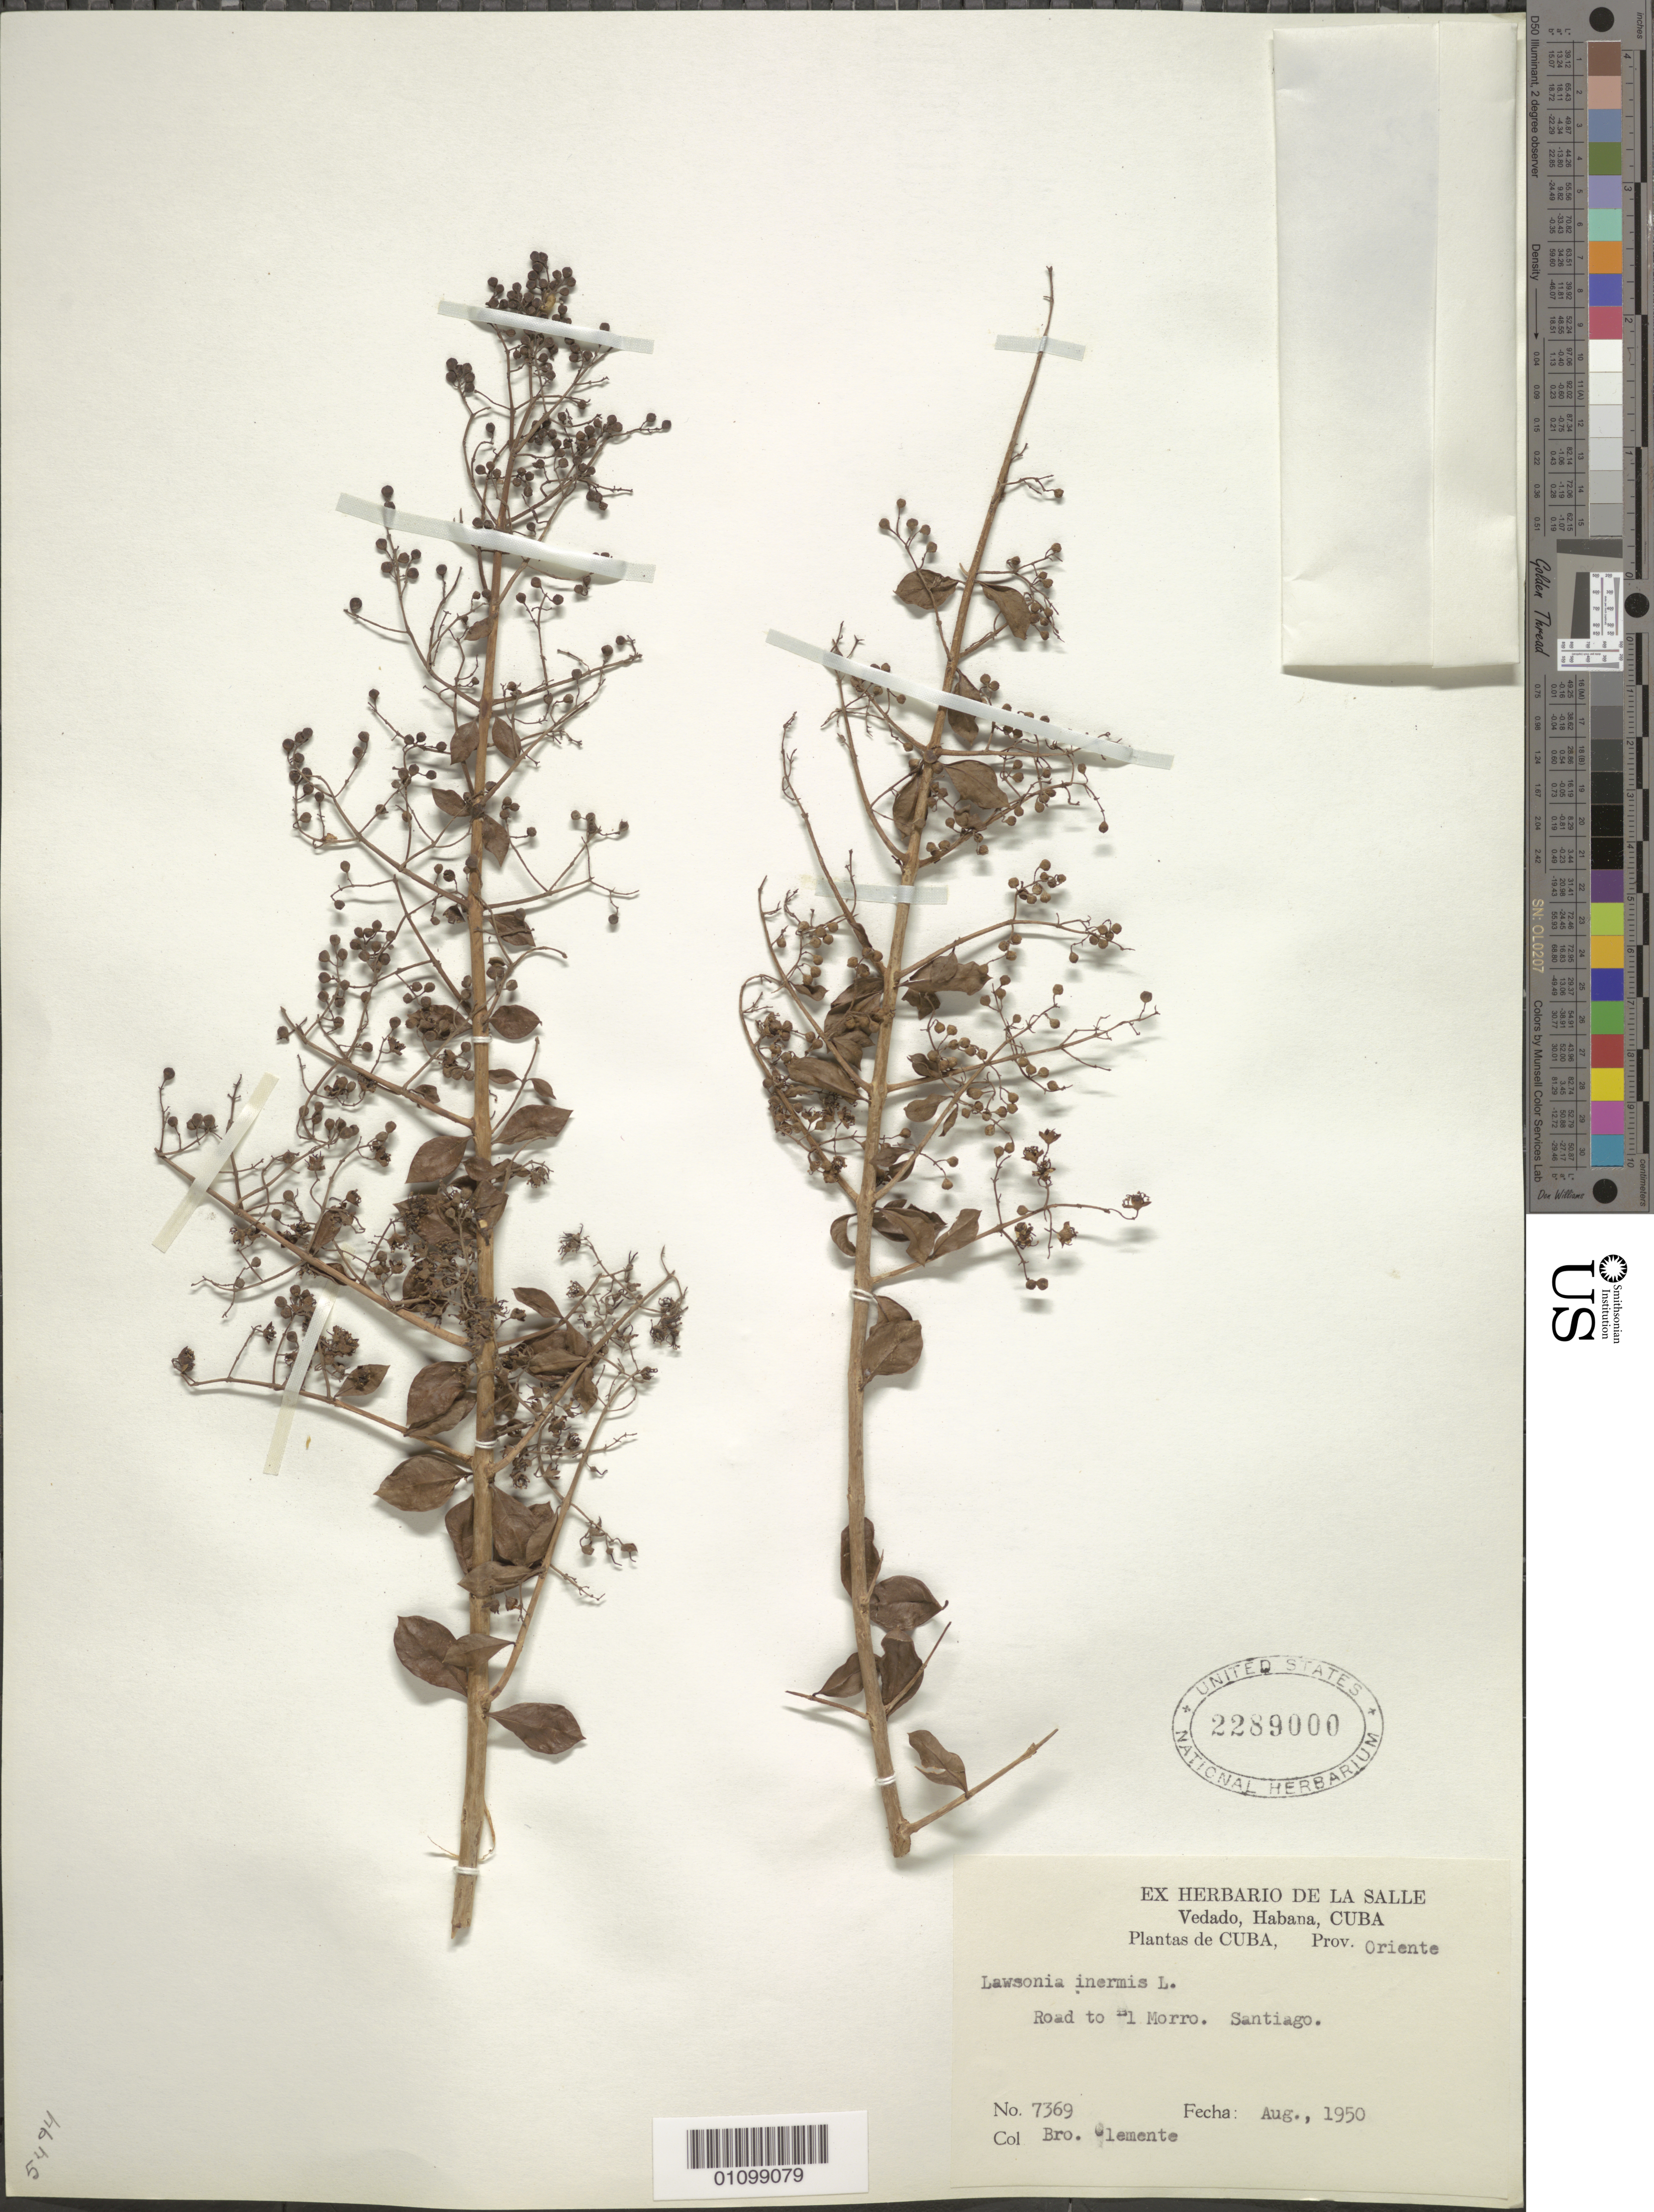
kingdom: Plantae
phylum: Tracheophyta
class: Magnoliopsida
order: Myrtales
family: Lythraceae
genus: Lawsonia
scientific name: Lawsonia inermis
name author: L.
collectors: Bro. Clemente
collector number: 7369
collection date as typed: Aug 1950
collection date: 1950-08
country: Cuba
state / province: Santiago de Cuba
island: Cuba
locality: Road to El Morro Santiago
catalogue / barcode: US 2289000